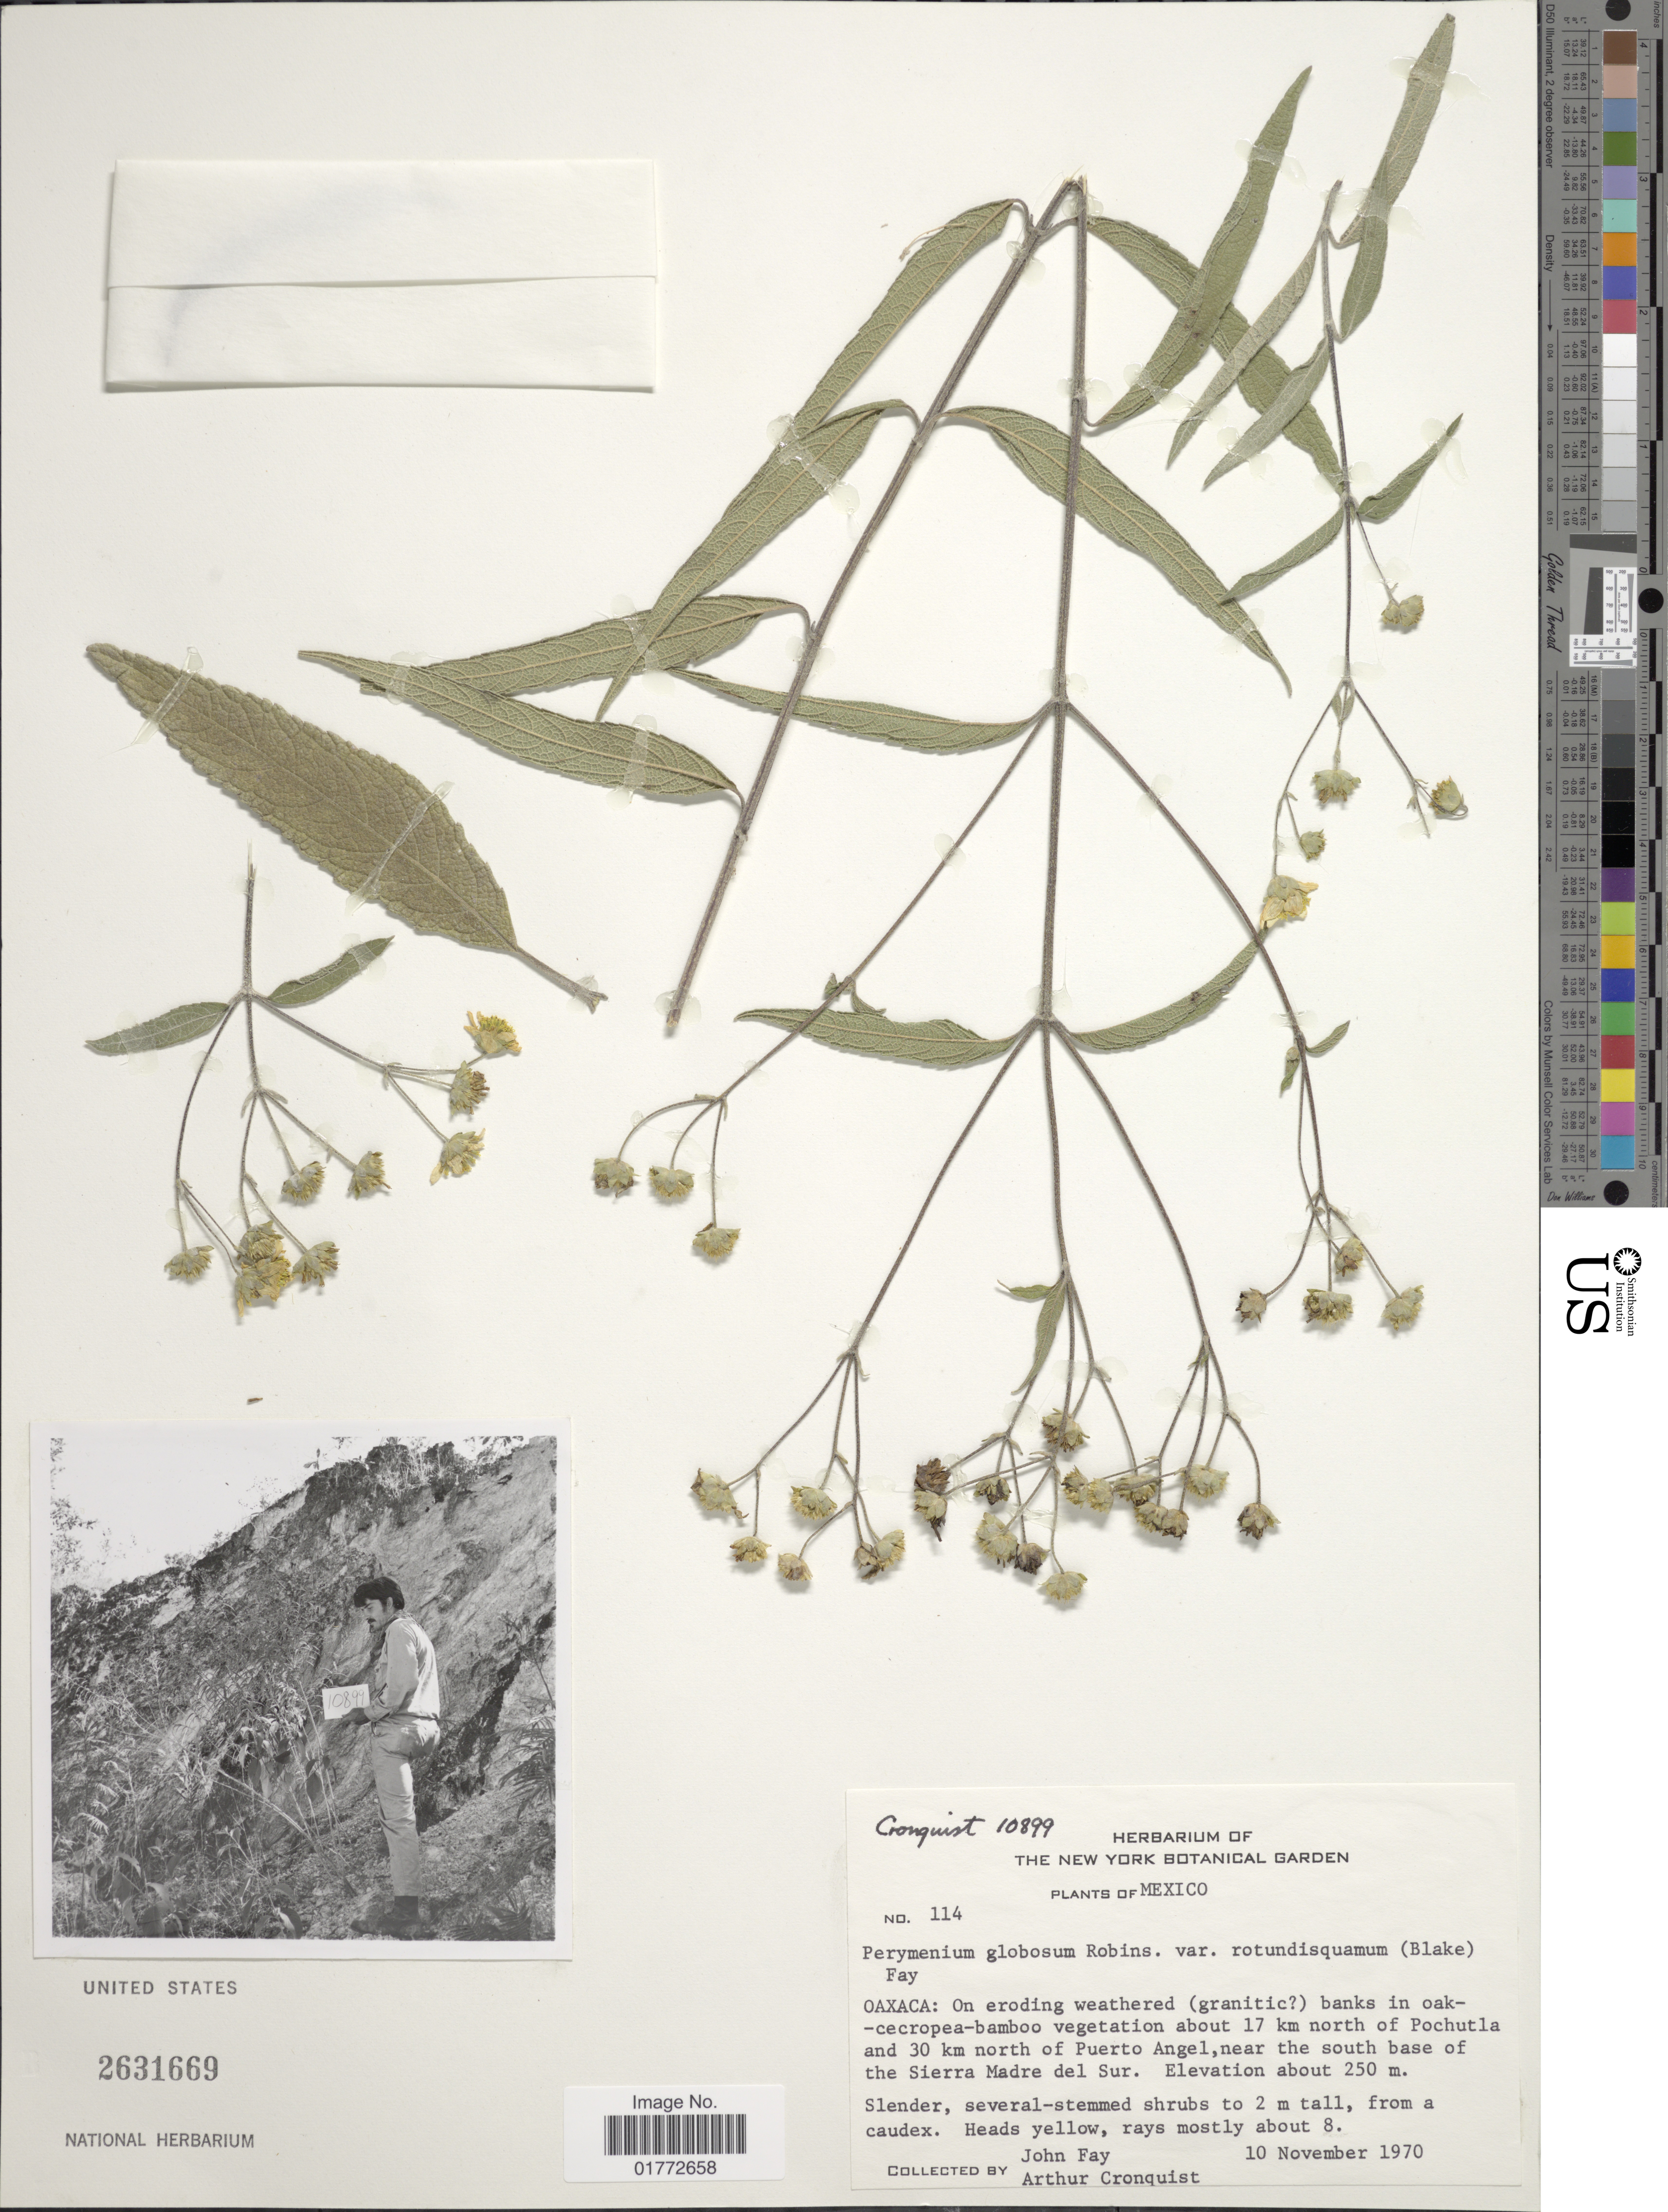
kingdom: Plantae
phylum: Tracheophyta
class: Magnoliopsida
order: Asterales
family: Asteraceae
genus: Perymenium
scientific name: Perymenium globosum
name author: B.L. Rob.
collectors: J. M. Fay & A. J. Cronquist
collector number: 114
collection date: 1970-11-10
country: Mexico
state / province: Oaxaca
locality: About 17 km north of Pochutla and 30 km north of Puerto Angel, near the south base of the Sierra Madre del Sur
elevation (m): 250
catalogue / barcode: US 2631669